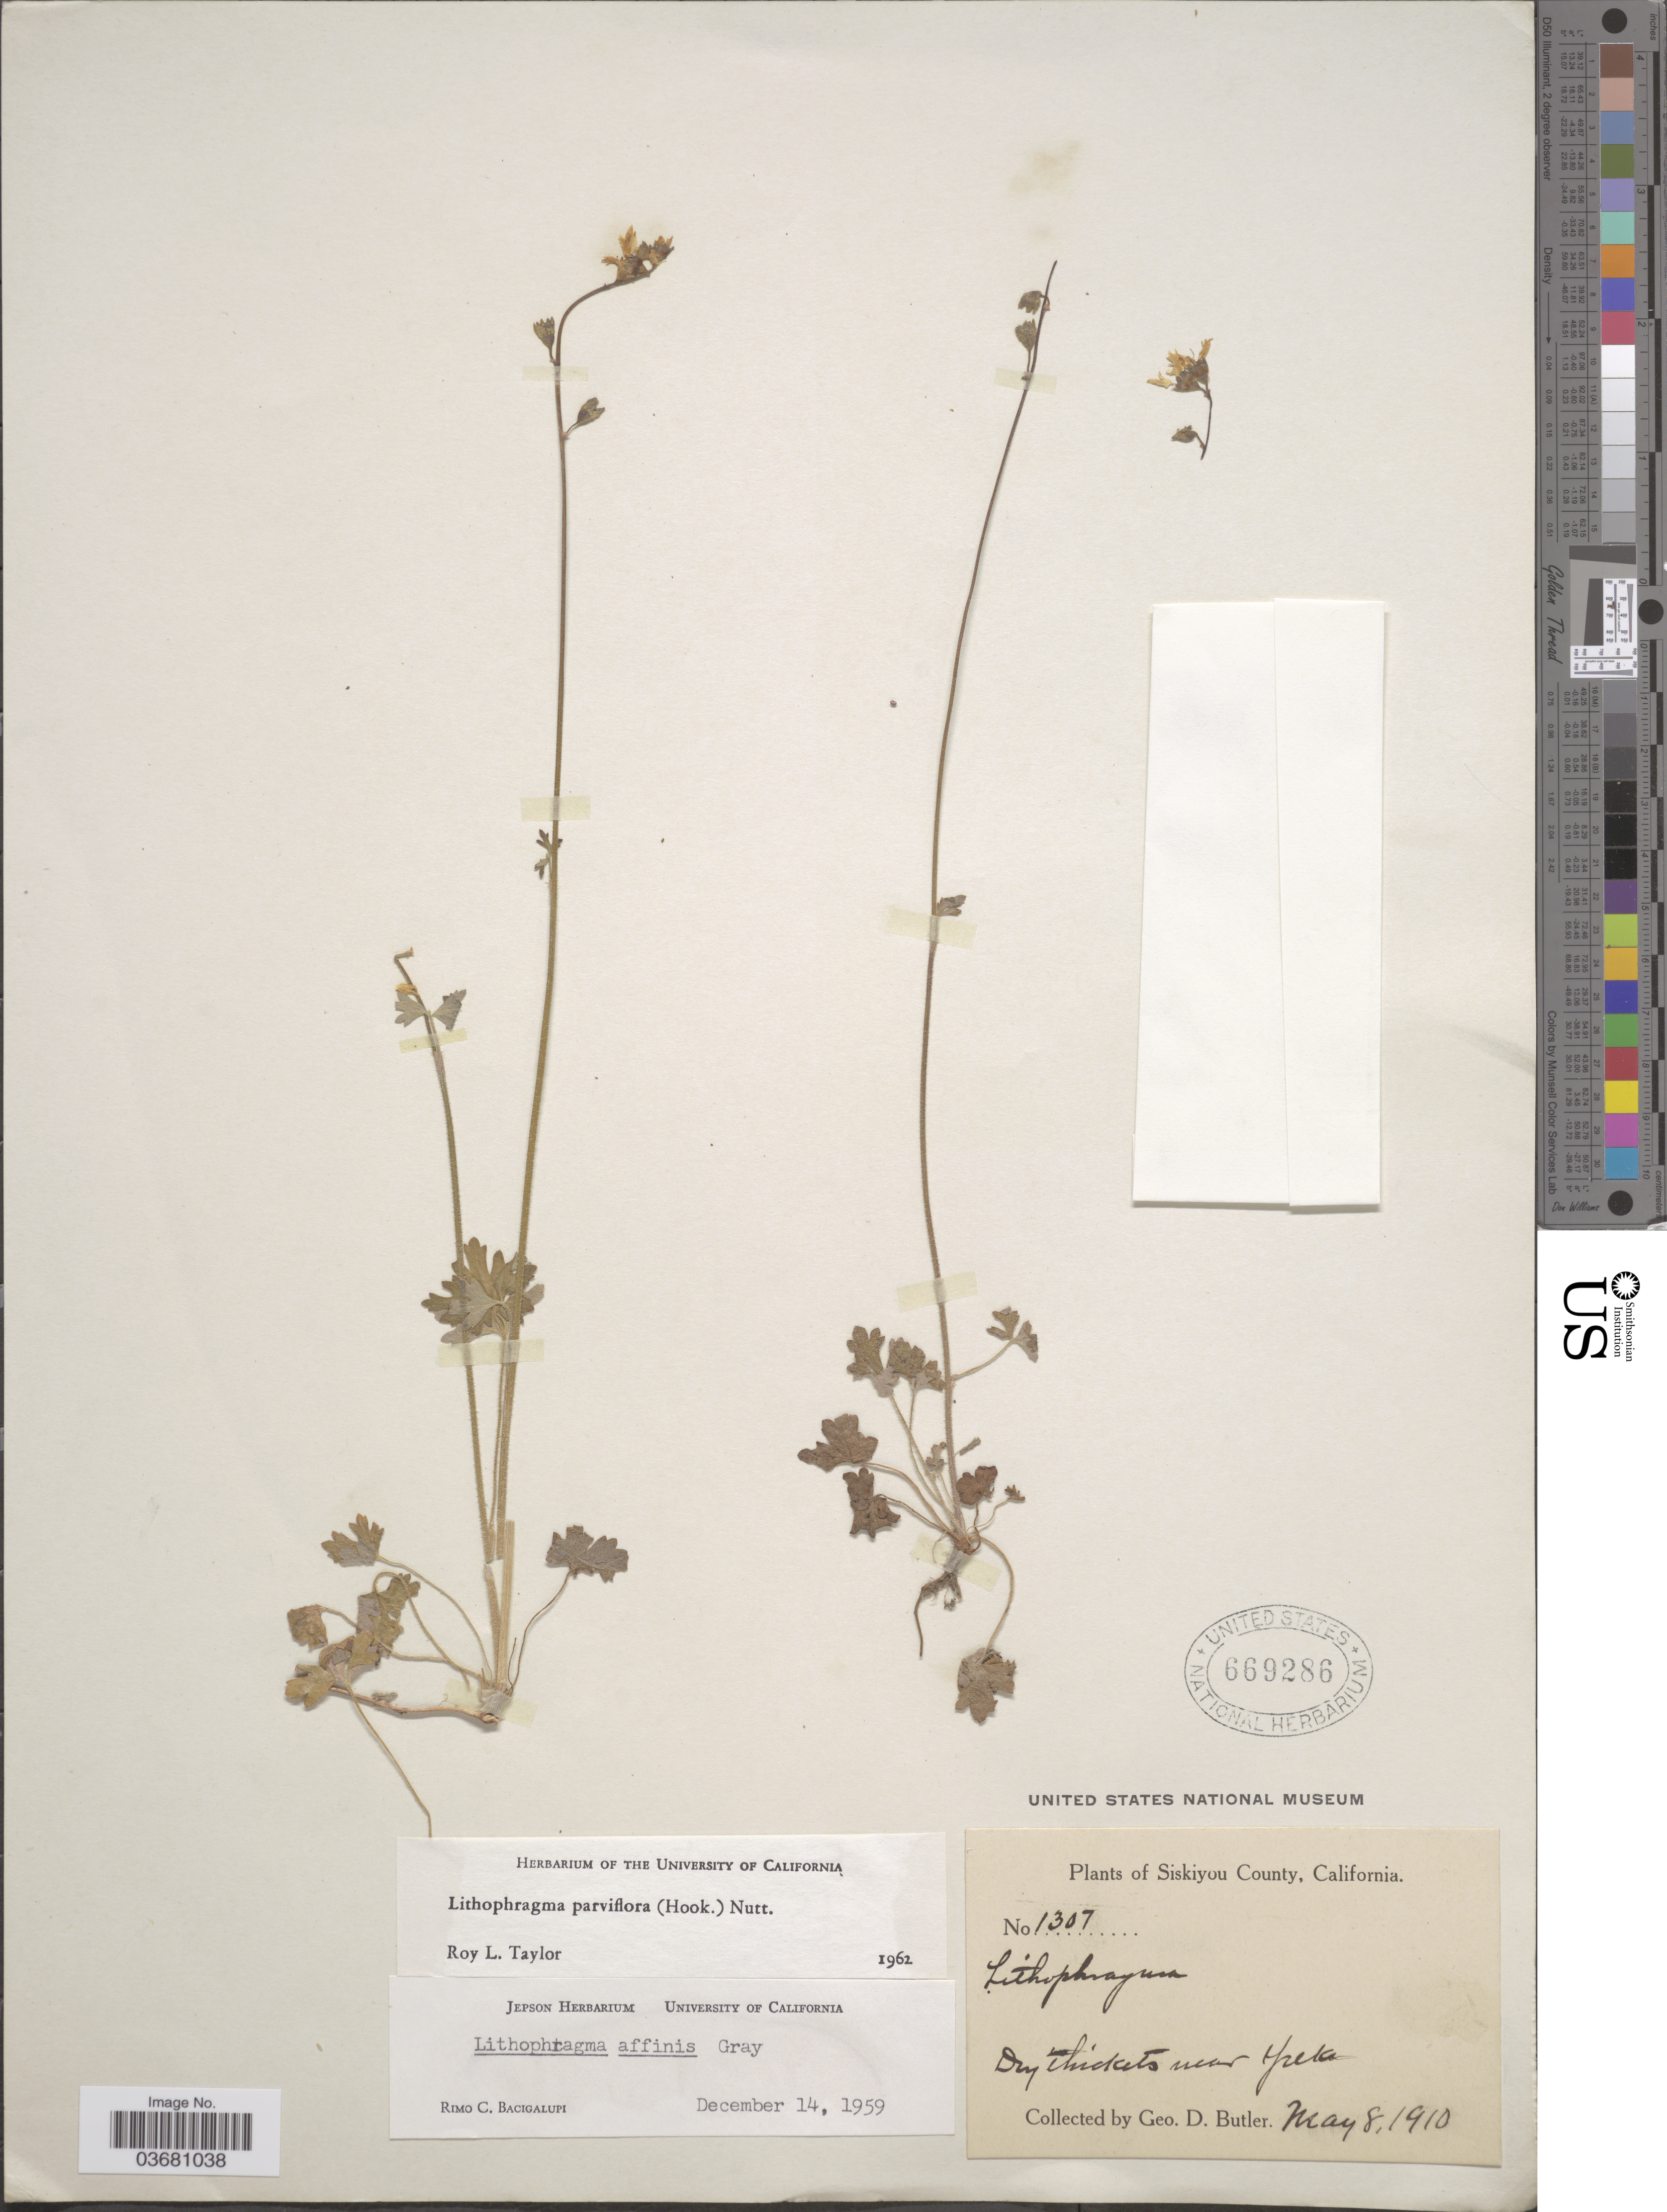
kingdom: Plantae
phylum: Tracheophyta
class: Magnoliopsida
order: Saxifragales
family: Saxifragaceae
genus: Lithophragma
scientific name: Lithophragma parviflorum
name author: (Hook.) Nutt.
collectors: G. D. Butler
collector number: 1307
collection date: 1910-05-08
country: United States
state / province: California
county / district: Siskiyou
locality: Siskiyou County. Dry thickets near Yreka.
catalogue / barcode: US 669286